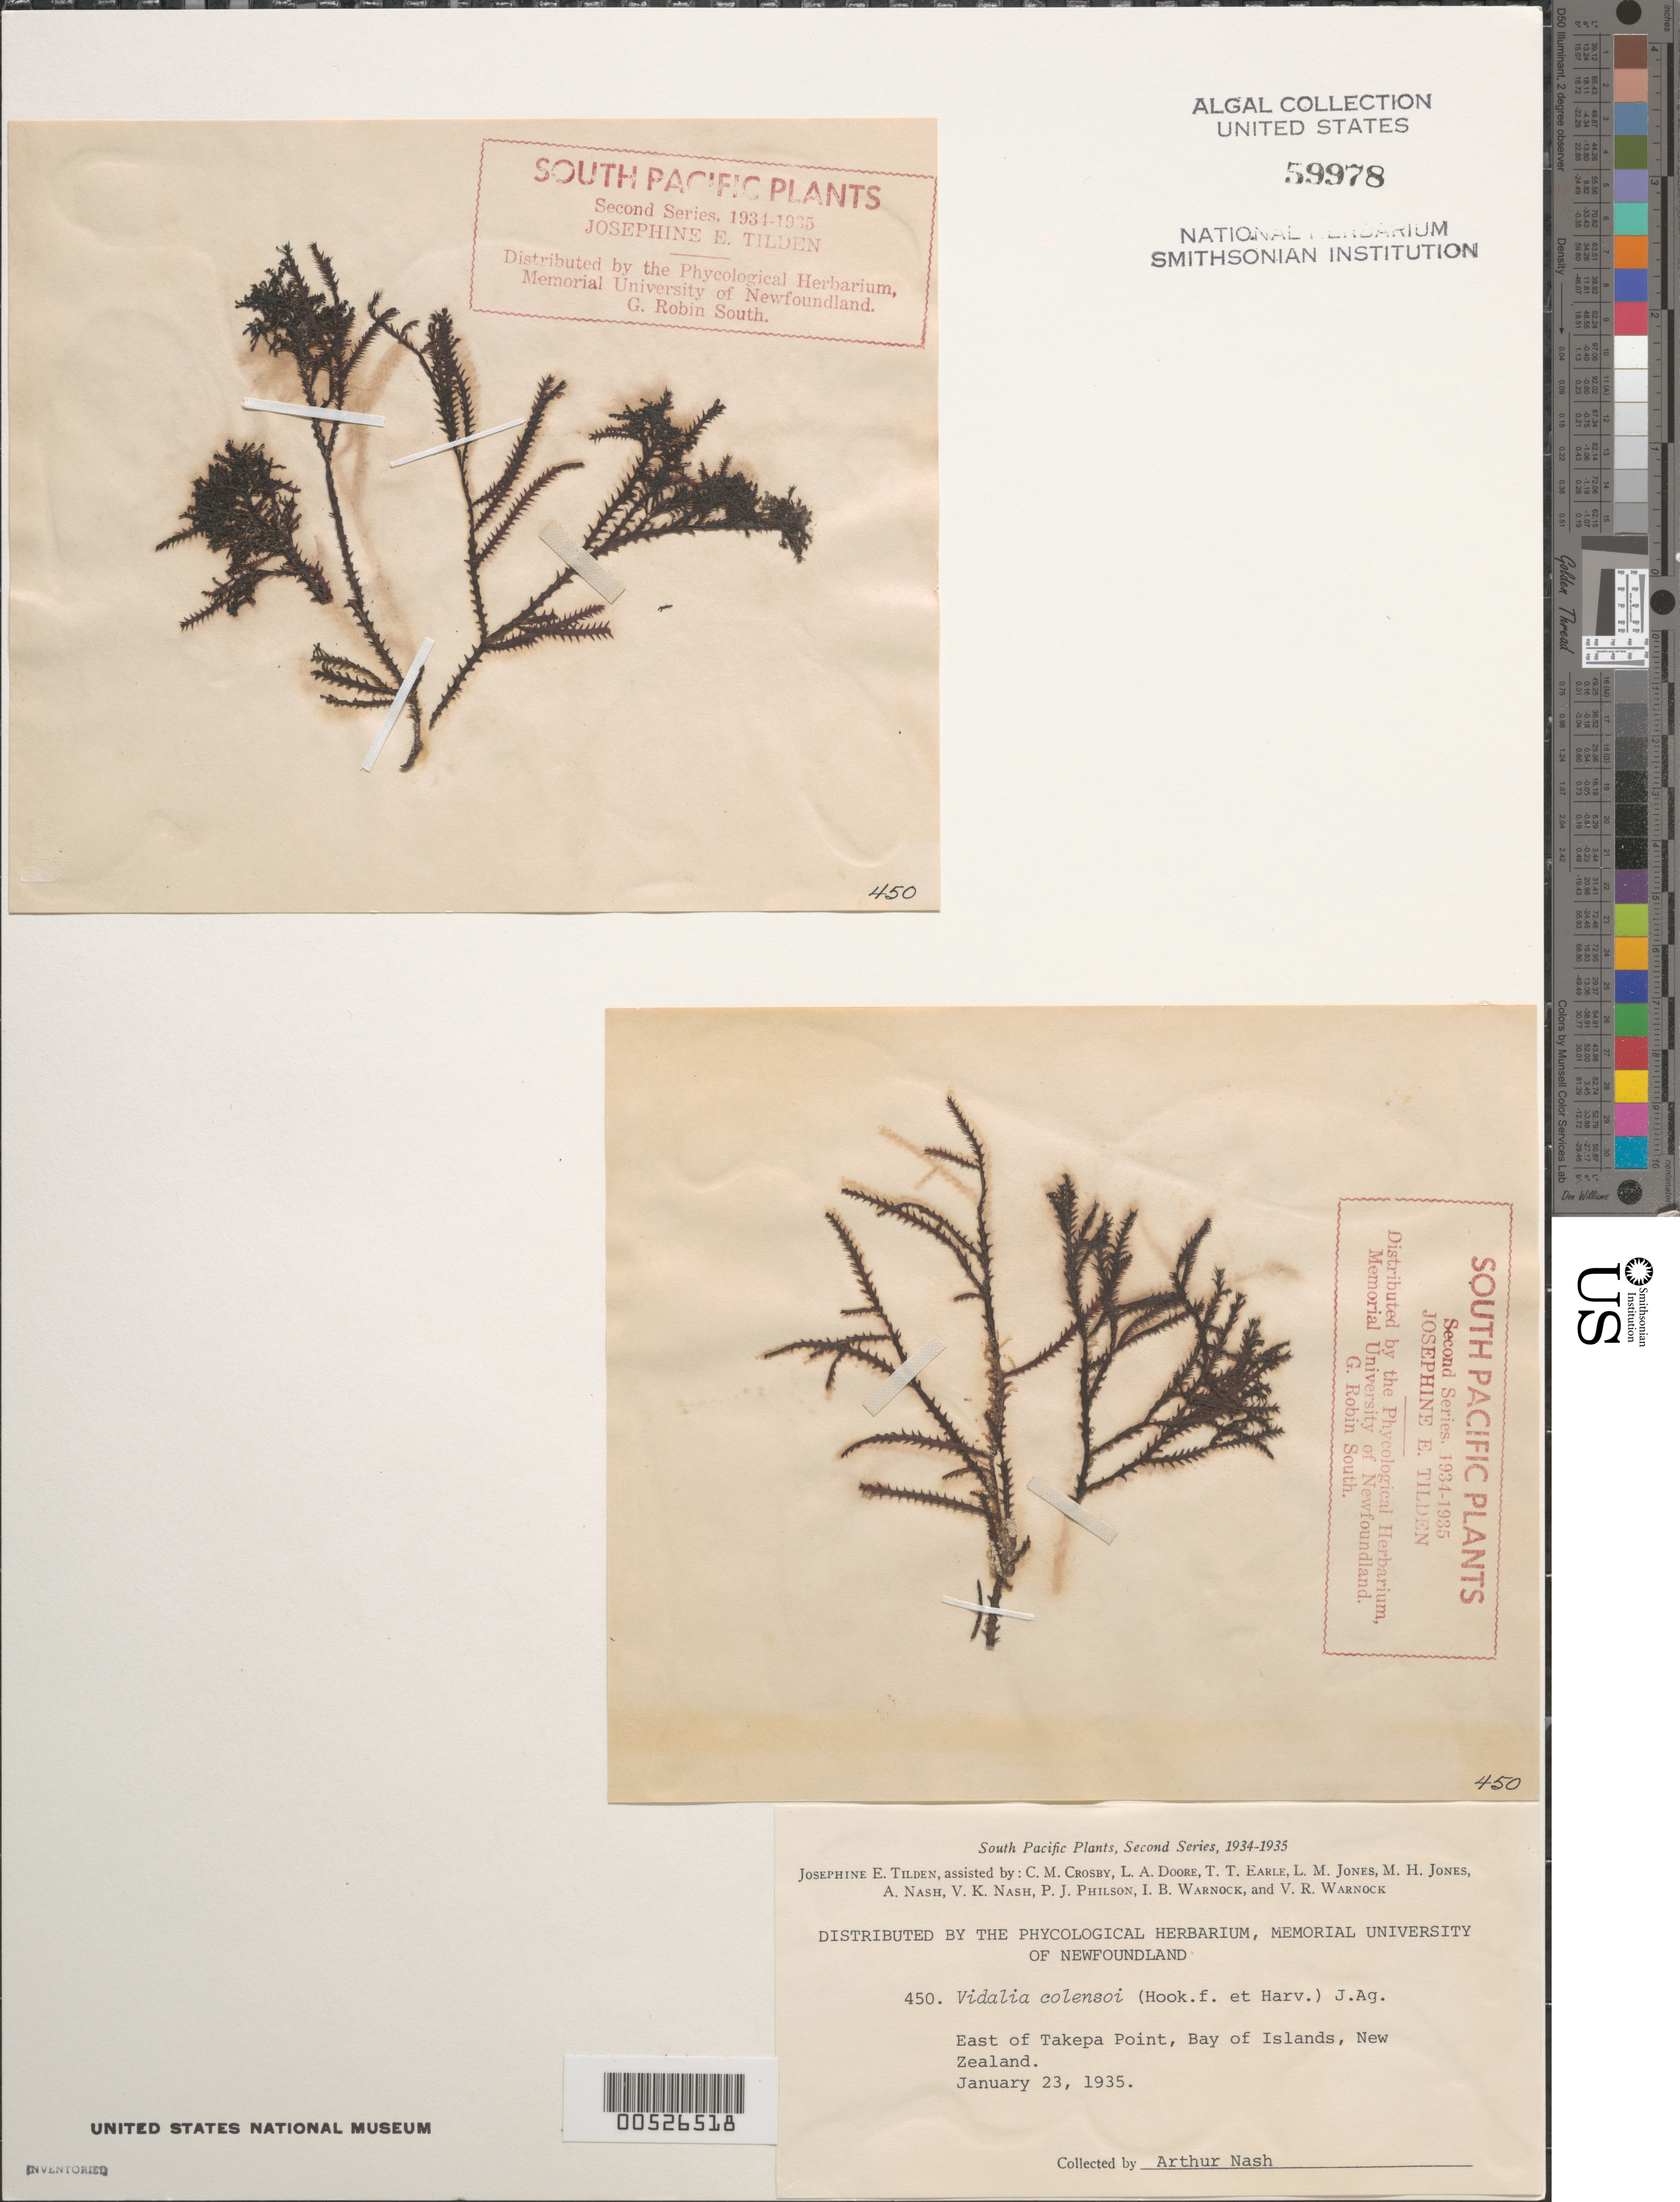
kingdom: Plantae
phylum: Rhodophyta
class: Florideophyceae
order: Ceramiales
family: Rhodomelaceae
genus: Vidalia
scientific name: Vidalia colensoi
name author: (Hook. f. & Harv.) J. Agardh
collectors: A. Nash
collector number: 450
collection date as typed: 23 Jan 1935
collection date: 1935-01-23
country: New Zealand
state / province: Northland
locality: Bay of islands, east of tapeka point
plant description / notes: Tilden, South Pacific Plants, Second Series, 1934-1935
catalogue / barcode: US 59978